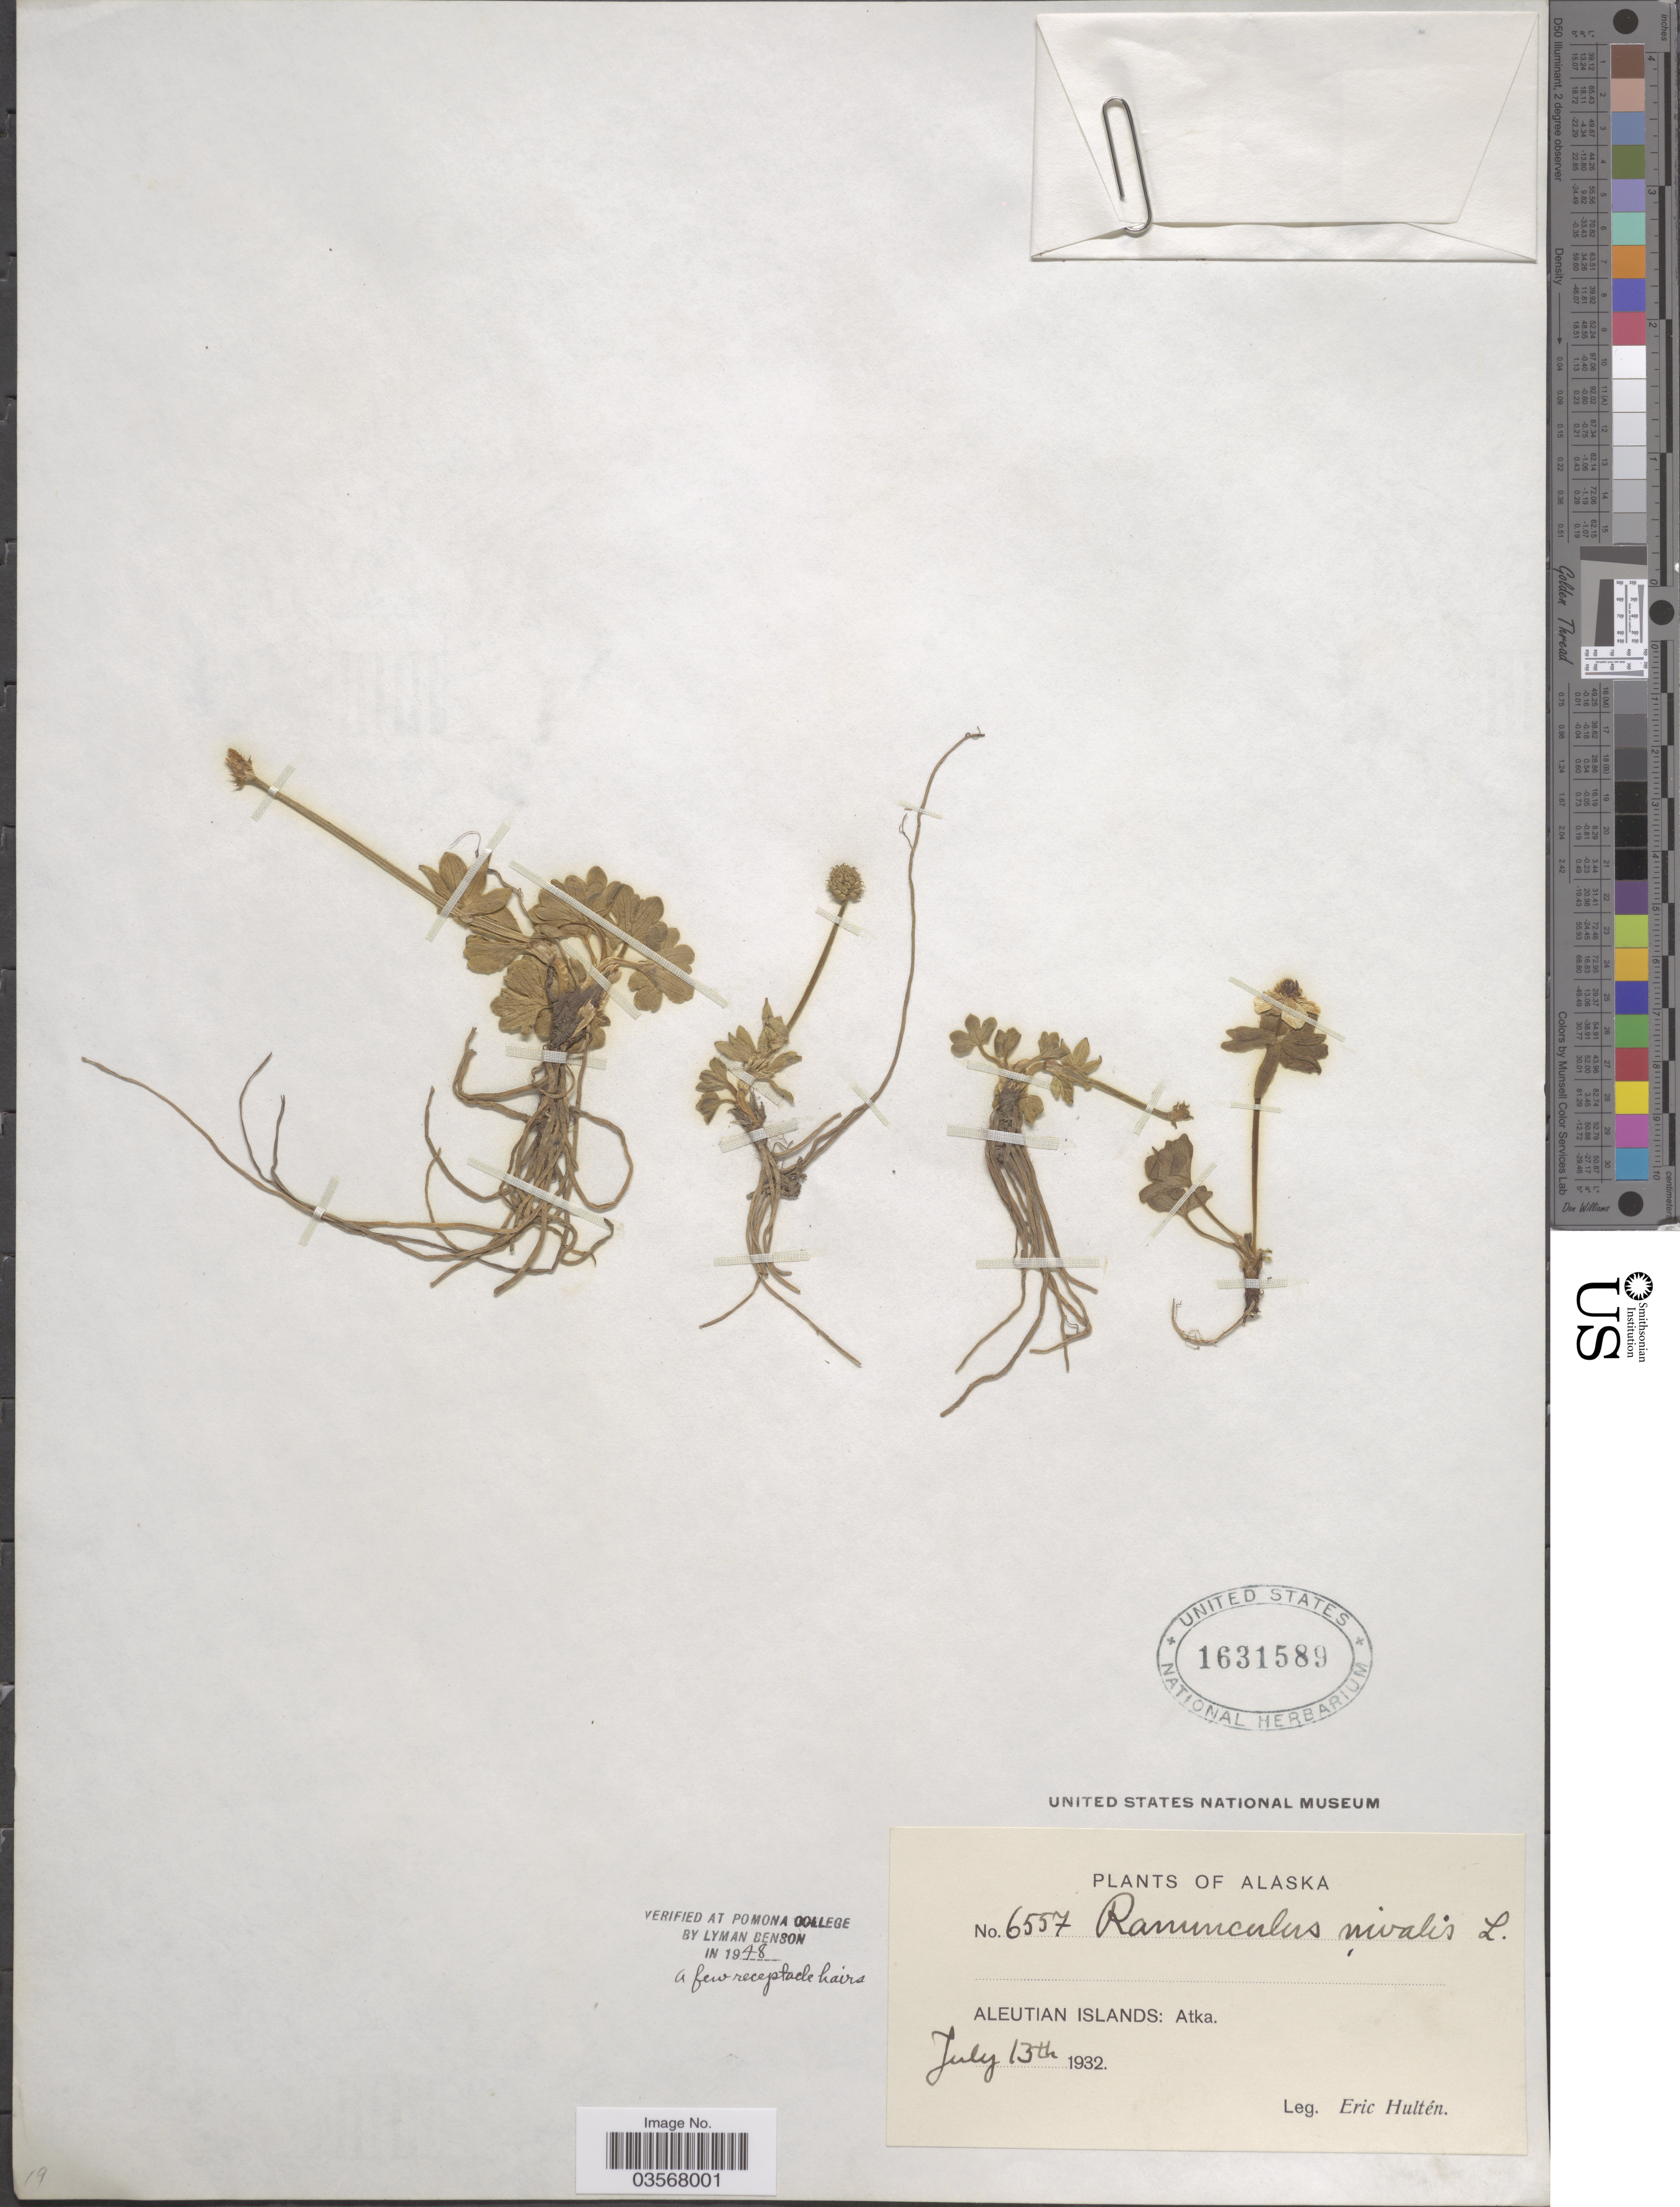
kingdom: Plantae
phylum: Tracheophyta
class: Magnoliopsida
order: Ranunculales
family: Ranunculaceae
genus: Ranunculus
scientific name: Ranunculus nivalis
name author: L.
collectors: E. G. Hultén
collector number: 6557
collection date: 1932-07-13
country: United States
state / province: Alaska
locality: Aleutian Islands: Atka.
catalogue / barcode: US 1631589